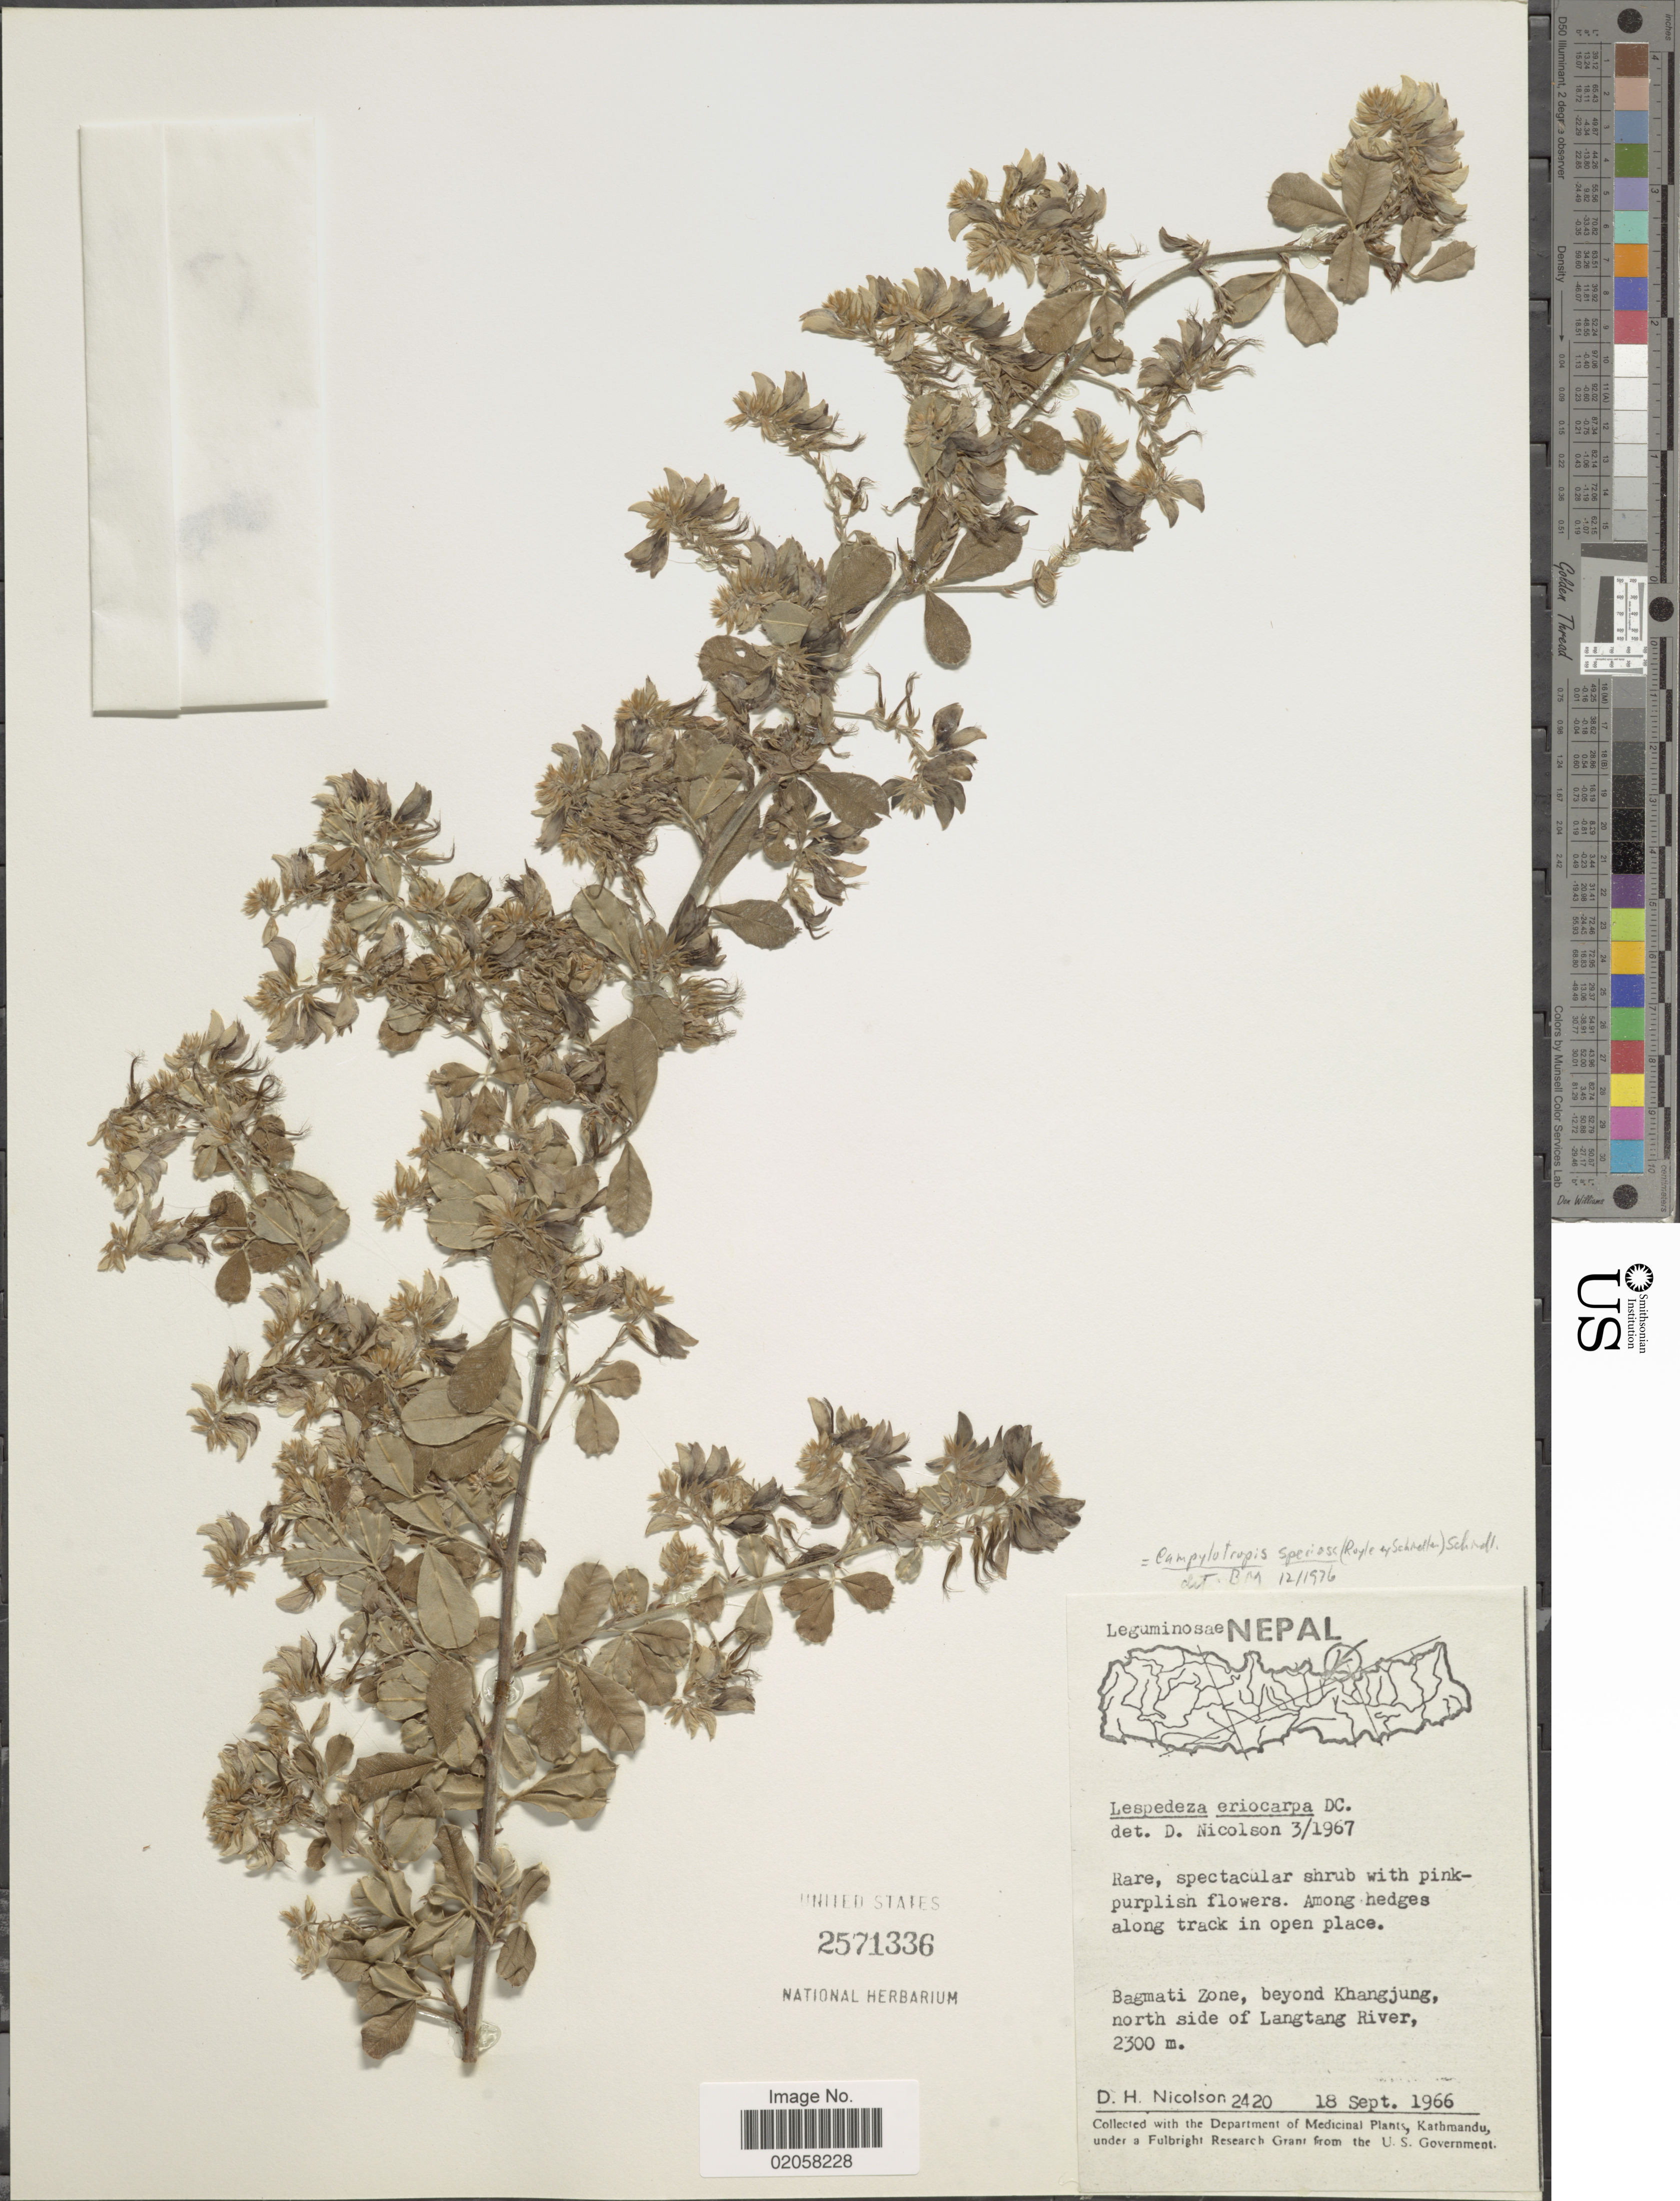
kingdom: Plantae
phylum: Tracheophyta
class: Magnoliopsida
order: Fabales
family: Fabaceae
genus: Campylotropis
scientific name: Campylotropis speciosa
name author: (Schindl.) Schindl.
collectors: D. H. Nicolson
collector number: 2420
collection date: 1966-09-18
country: Nepal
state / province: Bagmati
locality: Bagmati Zone, beyond Khangjung, north side of Langtang River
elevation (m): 2300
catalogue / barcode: US 2571336